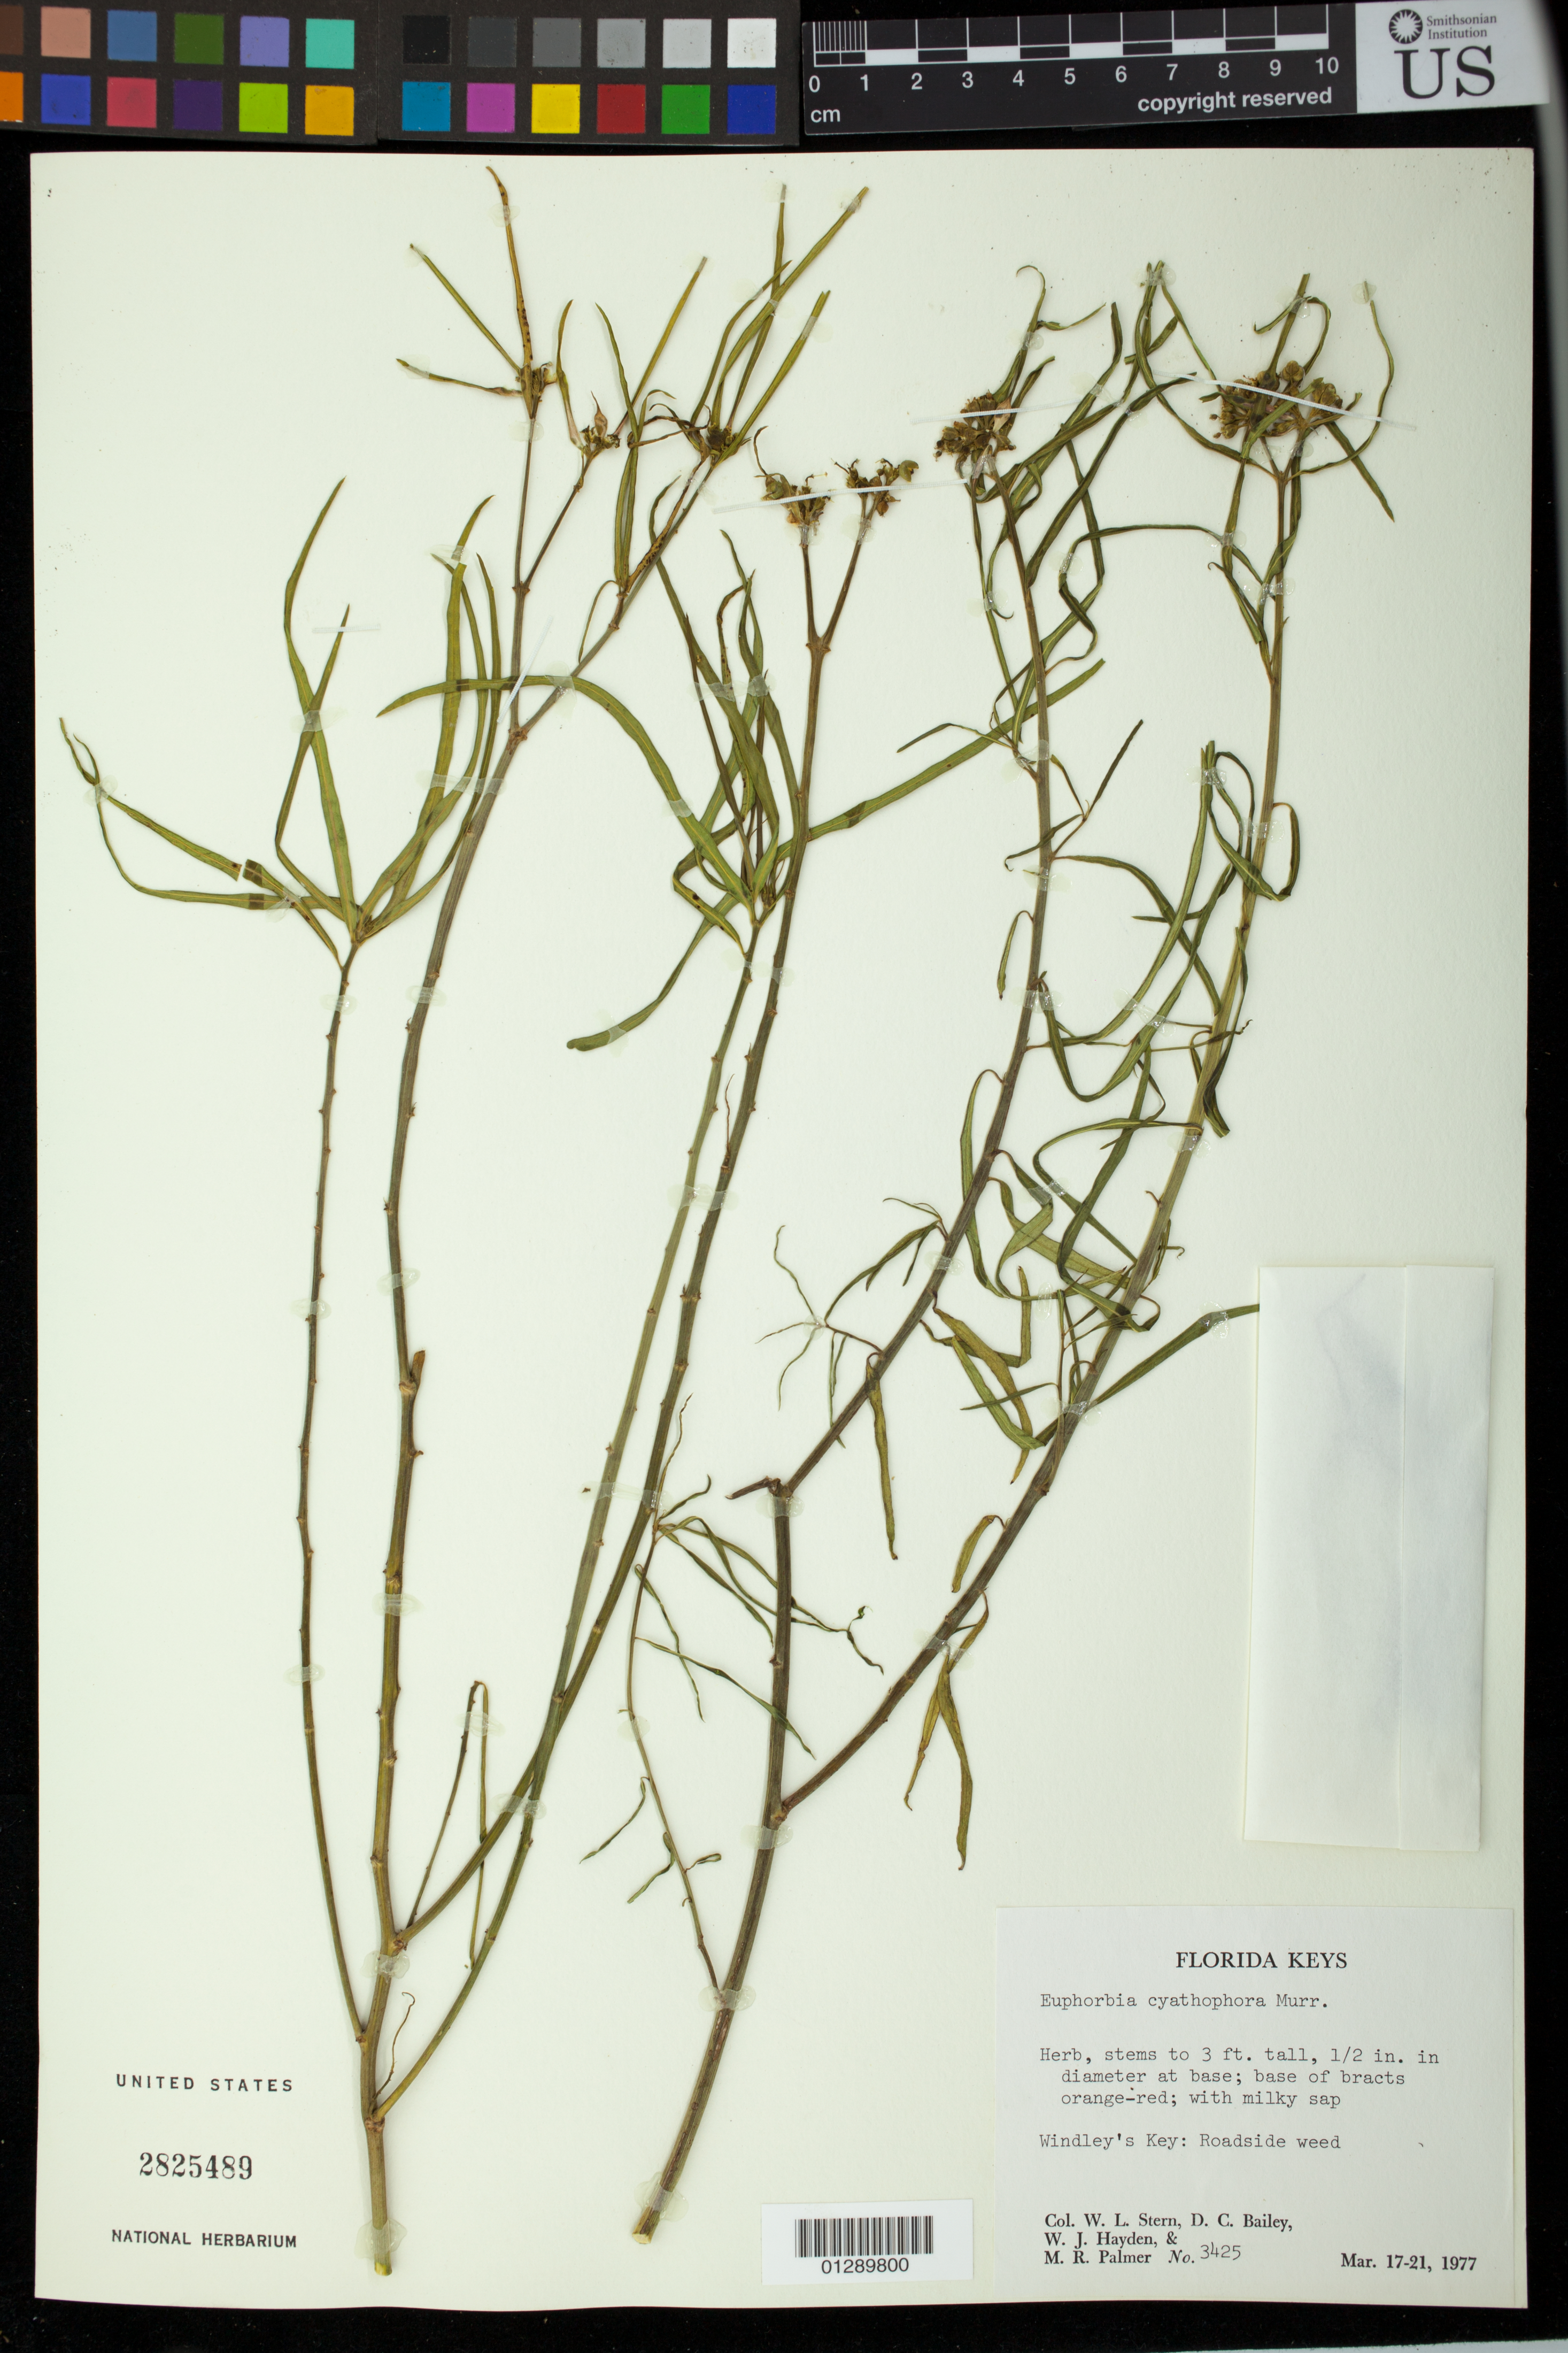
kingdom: Plantae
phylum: Tracheophyta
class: Magnoliopsida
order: Malpighiales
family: Euphorbiaceae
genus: Euphorbia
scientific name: Euphorbia heterophylla var. cyathophora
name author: (Murr.) Griseb.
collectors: W. L. Stern, D. C. Bailey, W. Hayden & M. R. Palmer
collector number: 3425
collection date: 1977-03-17/1977-03-21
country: United States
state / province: Florida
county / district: Monroe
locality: Windley's Key: Roadside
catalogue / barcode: US 2825489